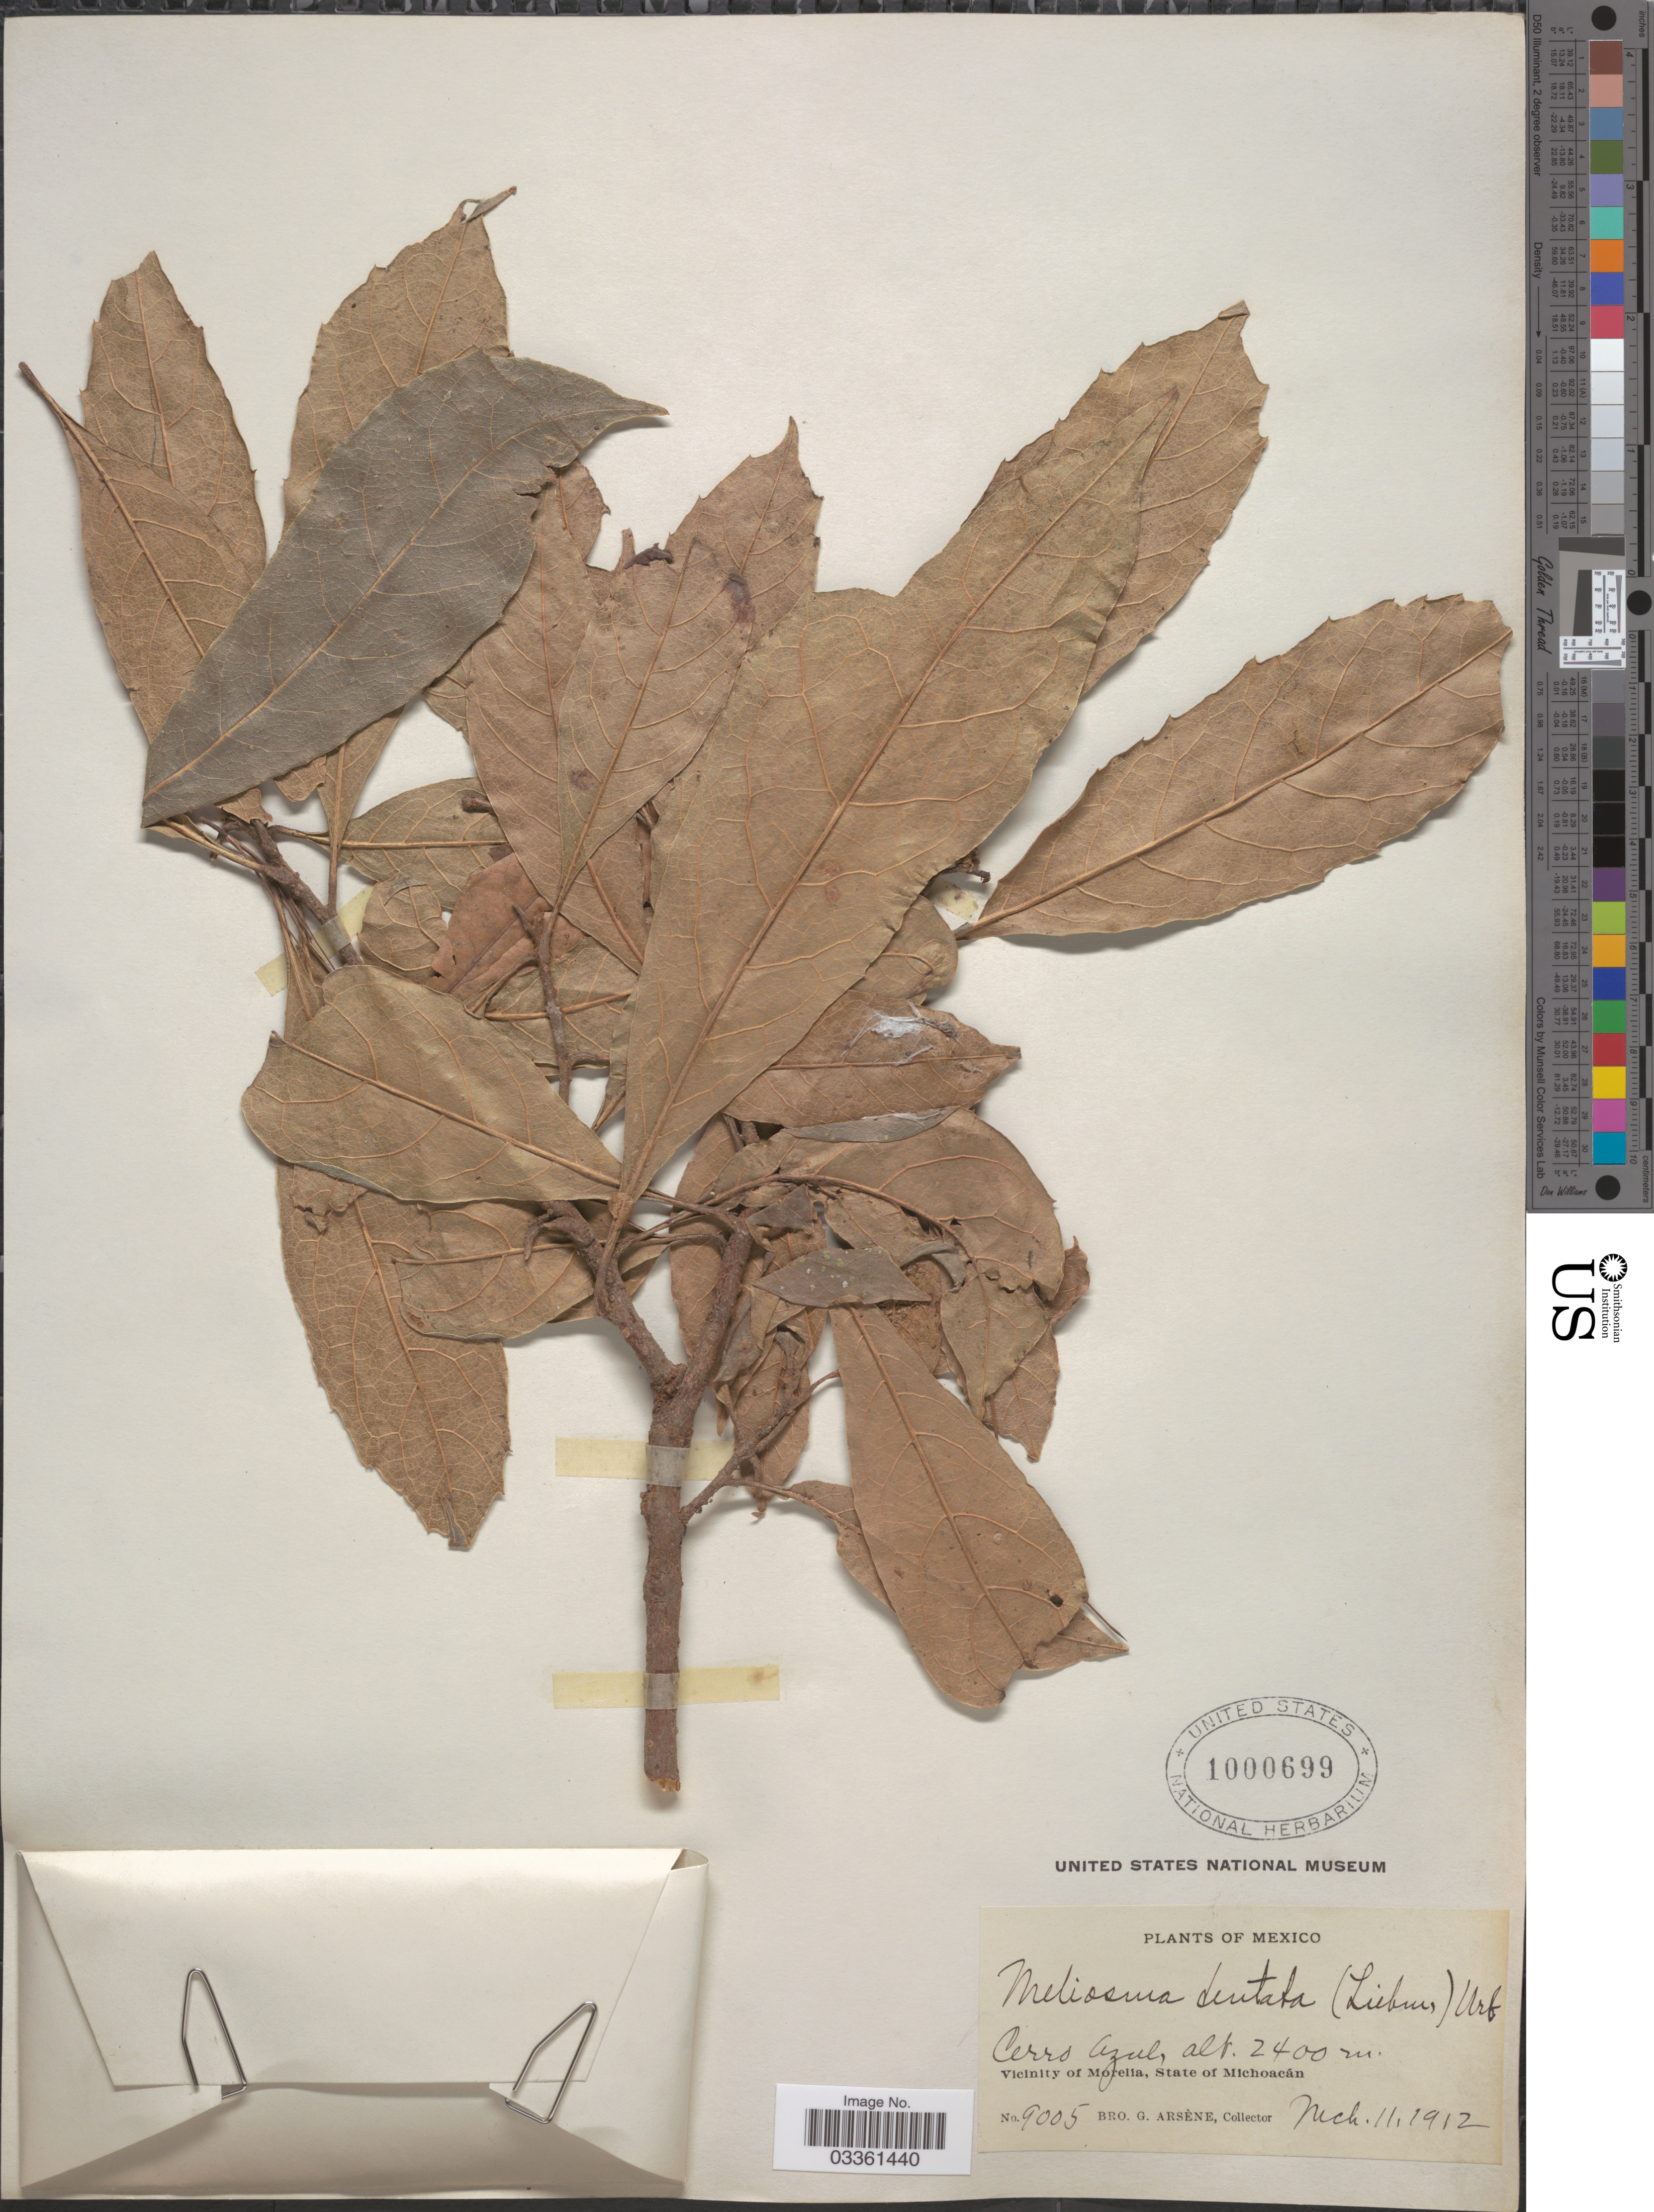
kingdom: Plantae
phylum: Tracheophyta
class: Magnoliopsida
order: Proteales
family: Sabiaceae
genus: Meliosma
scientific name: Meliosma dentata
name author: (Liebm.) Urb.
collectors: Bro. G. Arsène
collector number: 9005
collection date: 1912-03-11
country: Mexico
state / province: Michoacán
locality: Cerro Azul. Vicinity of Morelia.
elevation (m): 2400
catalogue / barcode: US 1000699